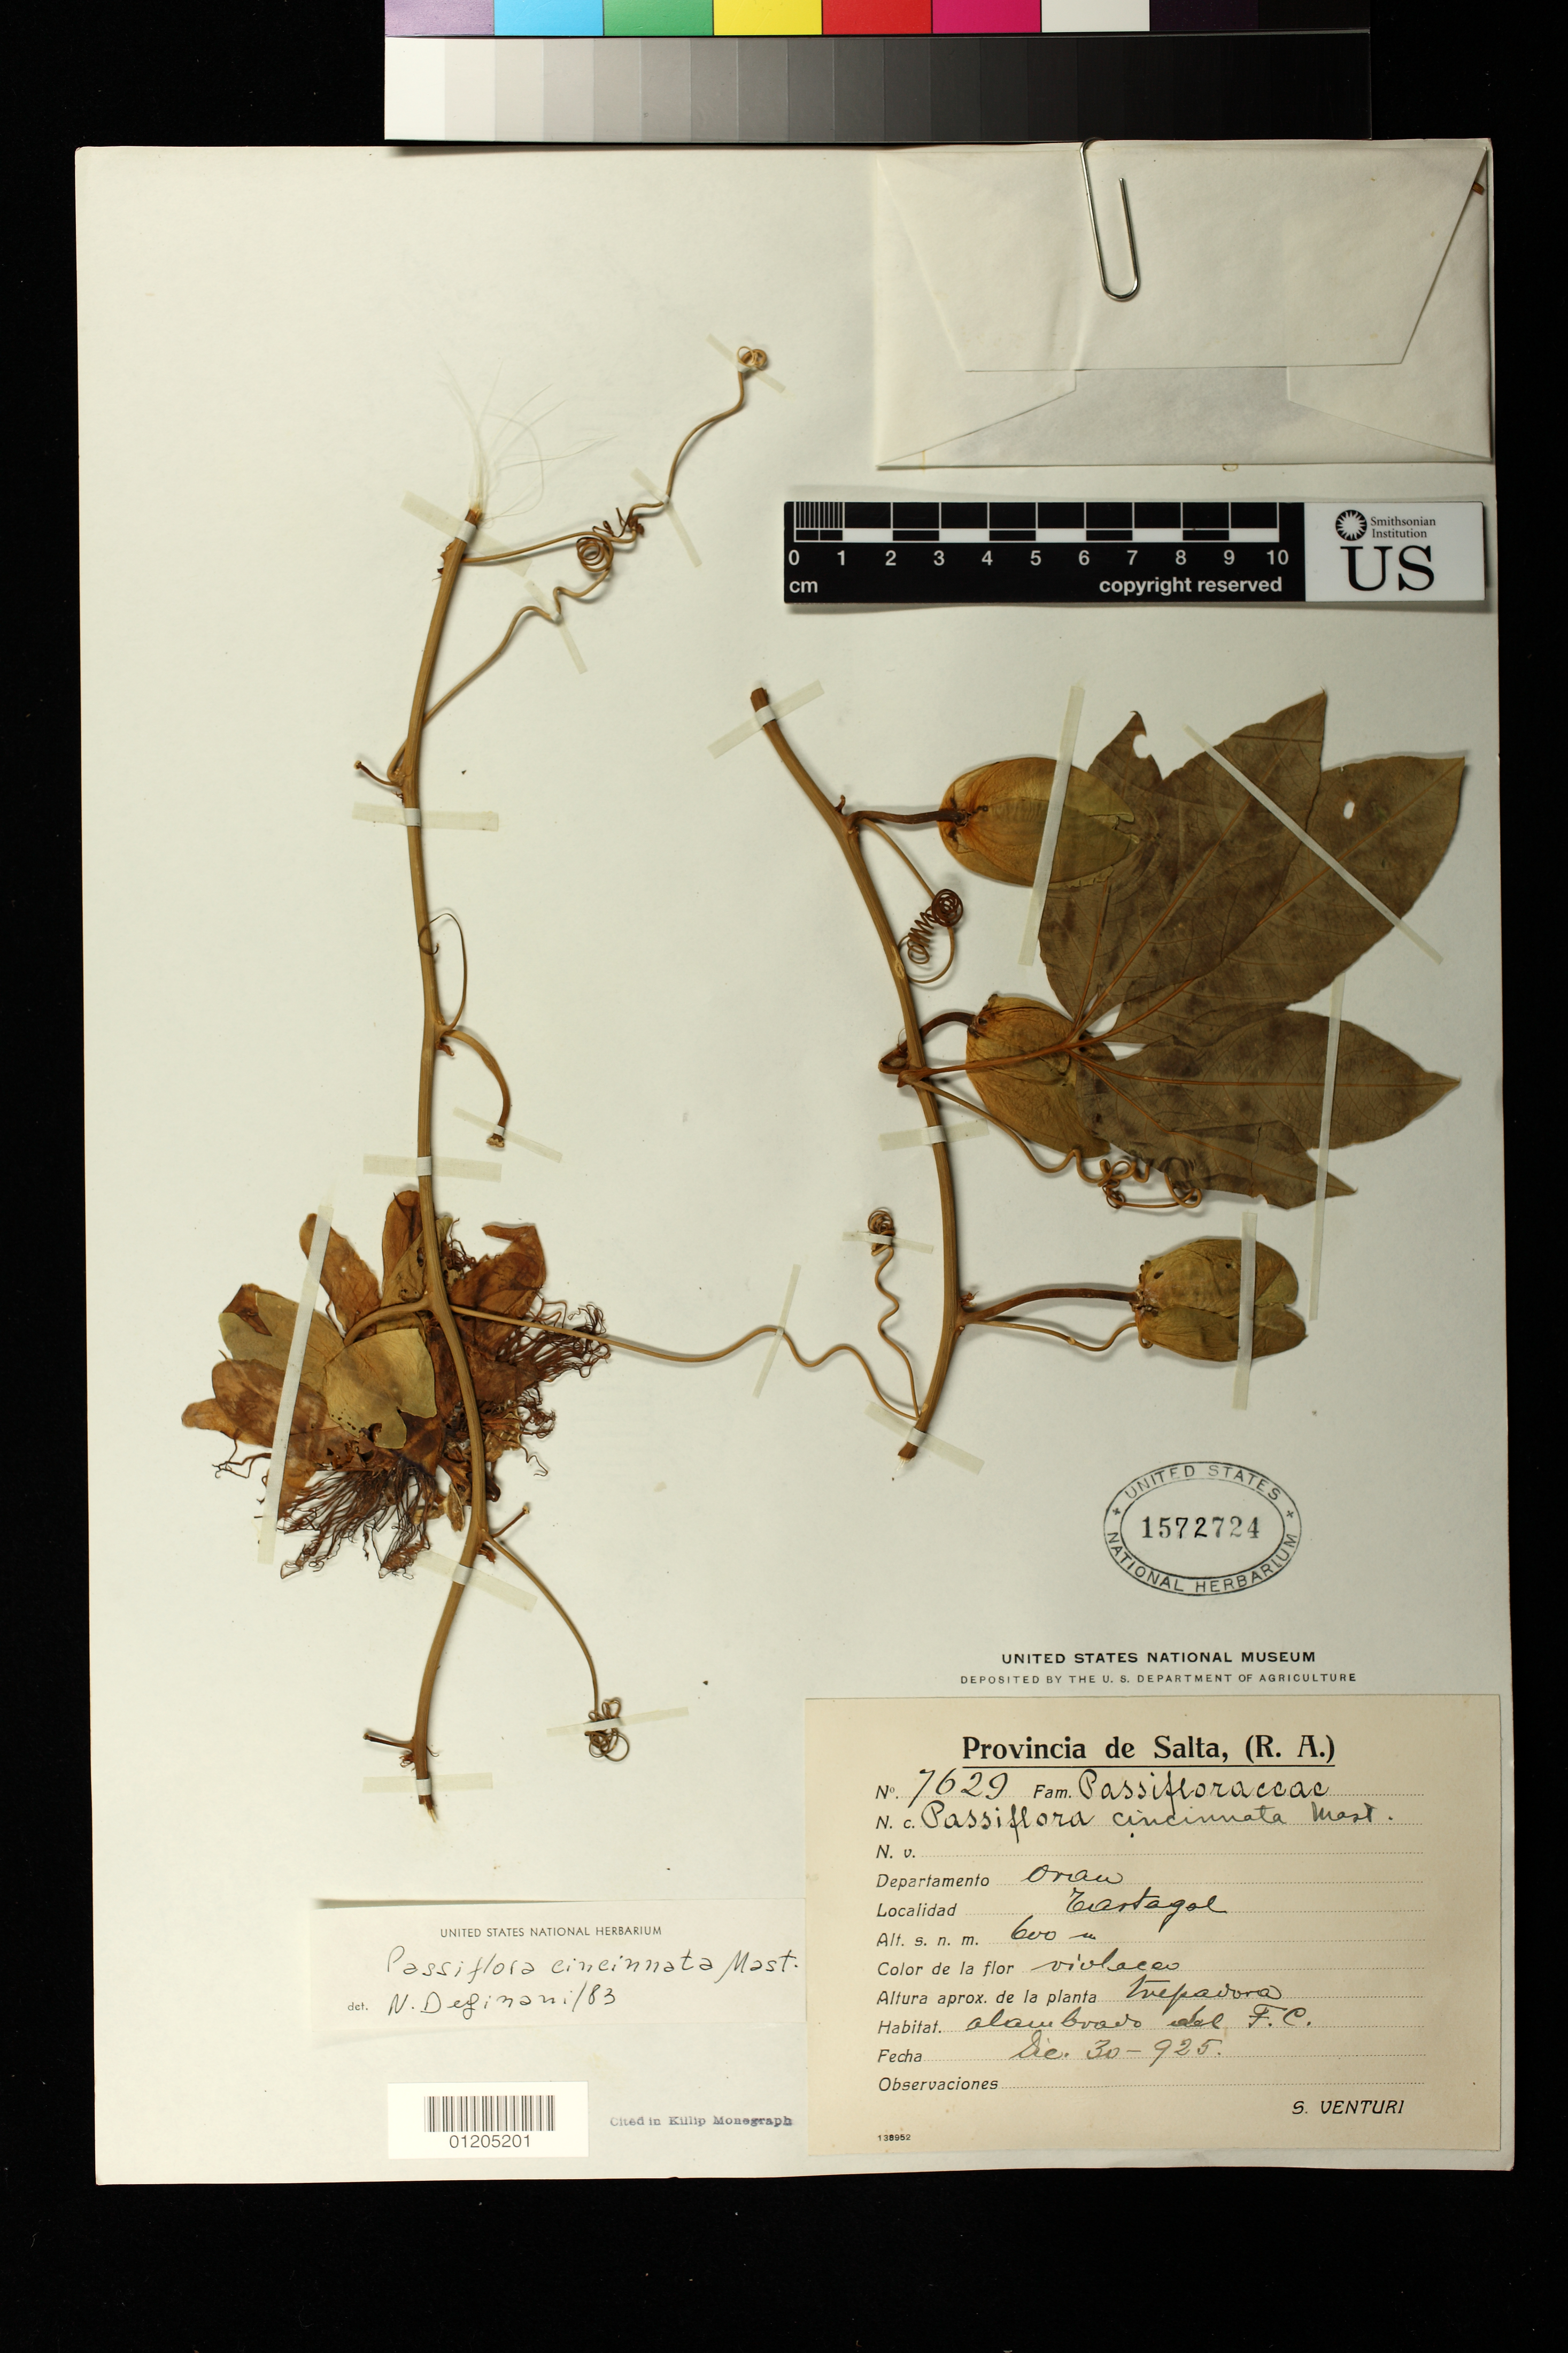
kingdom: Plantae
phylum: Tracheophyta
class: Magnoliopsida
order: Malpighiales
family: Passifloraceae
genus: Passiflora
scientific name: Passiflora cincinnata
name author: Mast.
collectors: S. Venturi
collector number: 7629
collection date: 1925-12-30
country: Argentina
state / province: Salta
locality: Tartagal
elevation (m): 600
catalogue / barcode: US 1572724